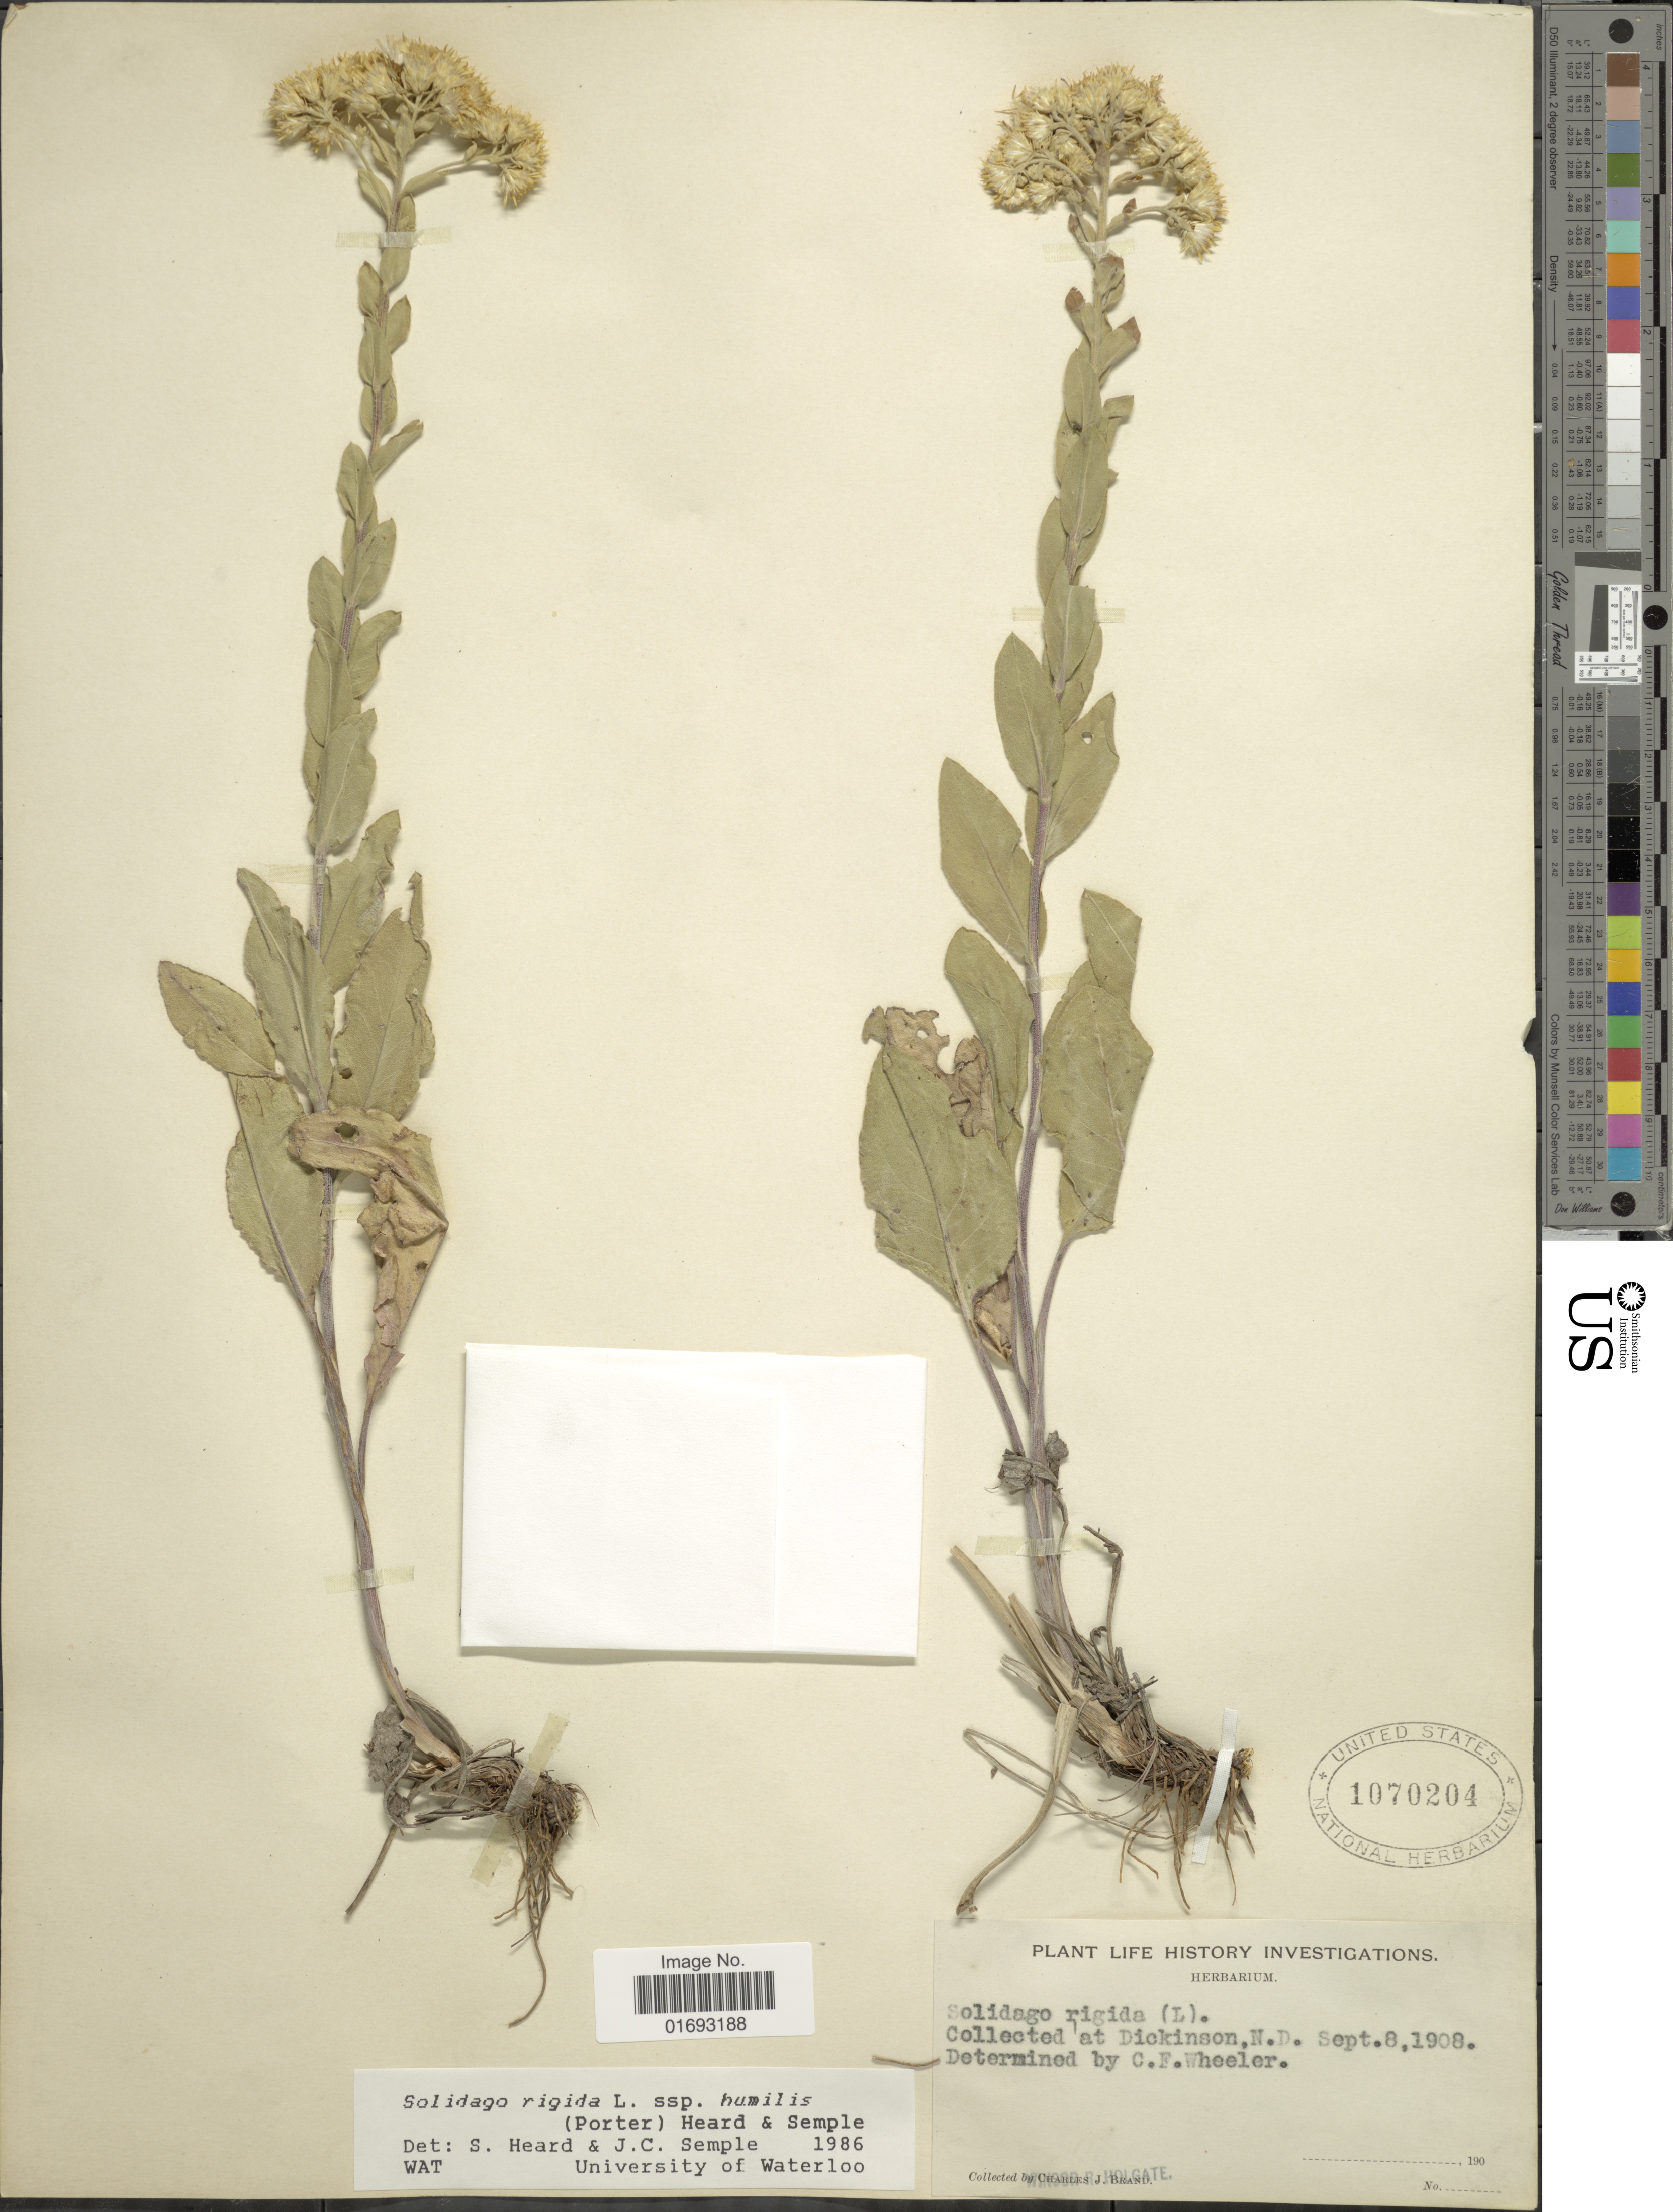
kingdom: Plantae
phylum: Tracheophyta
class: Magnoliopsida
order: Asterales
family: Asteraceae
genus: Oligoneuron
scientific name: Oligoneuron rigidum var. humile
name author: (Porter) G.L. Nesom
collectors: W. Holgate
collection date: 1908-09-08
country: United States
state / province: North Dakota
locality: Dickinson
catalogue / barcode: US 1070204